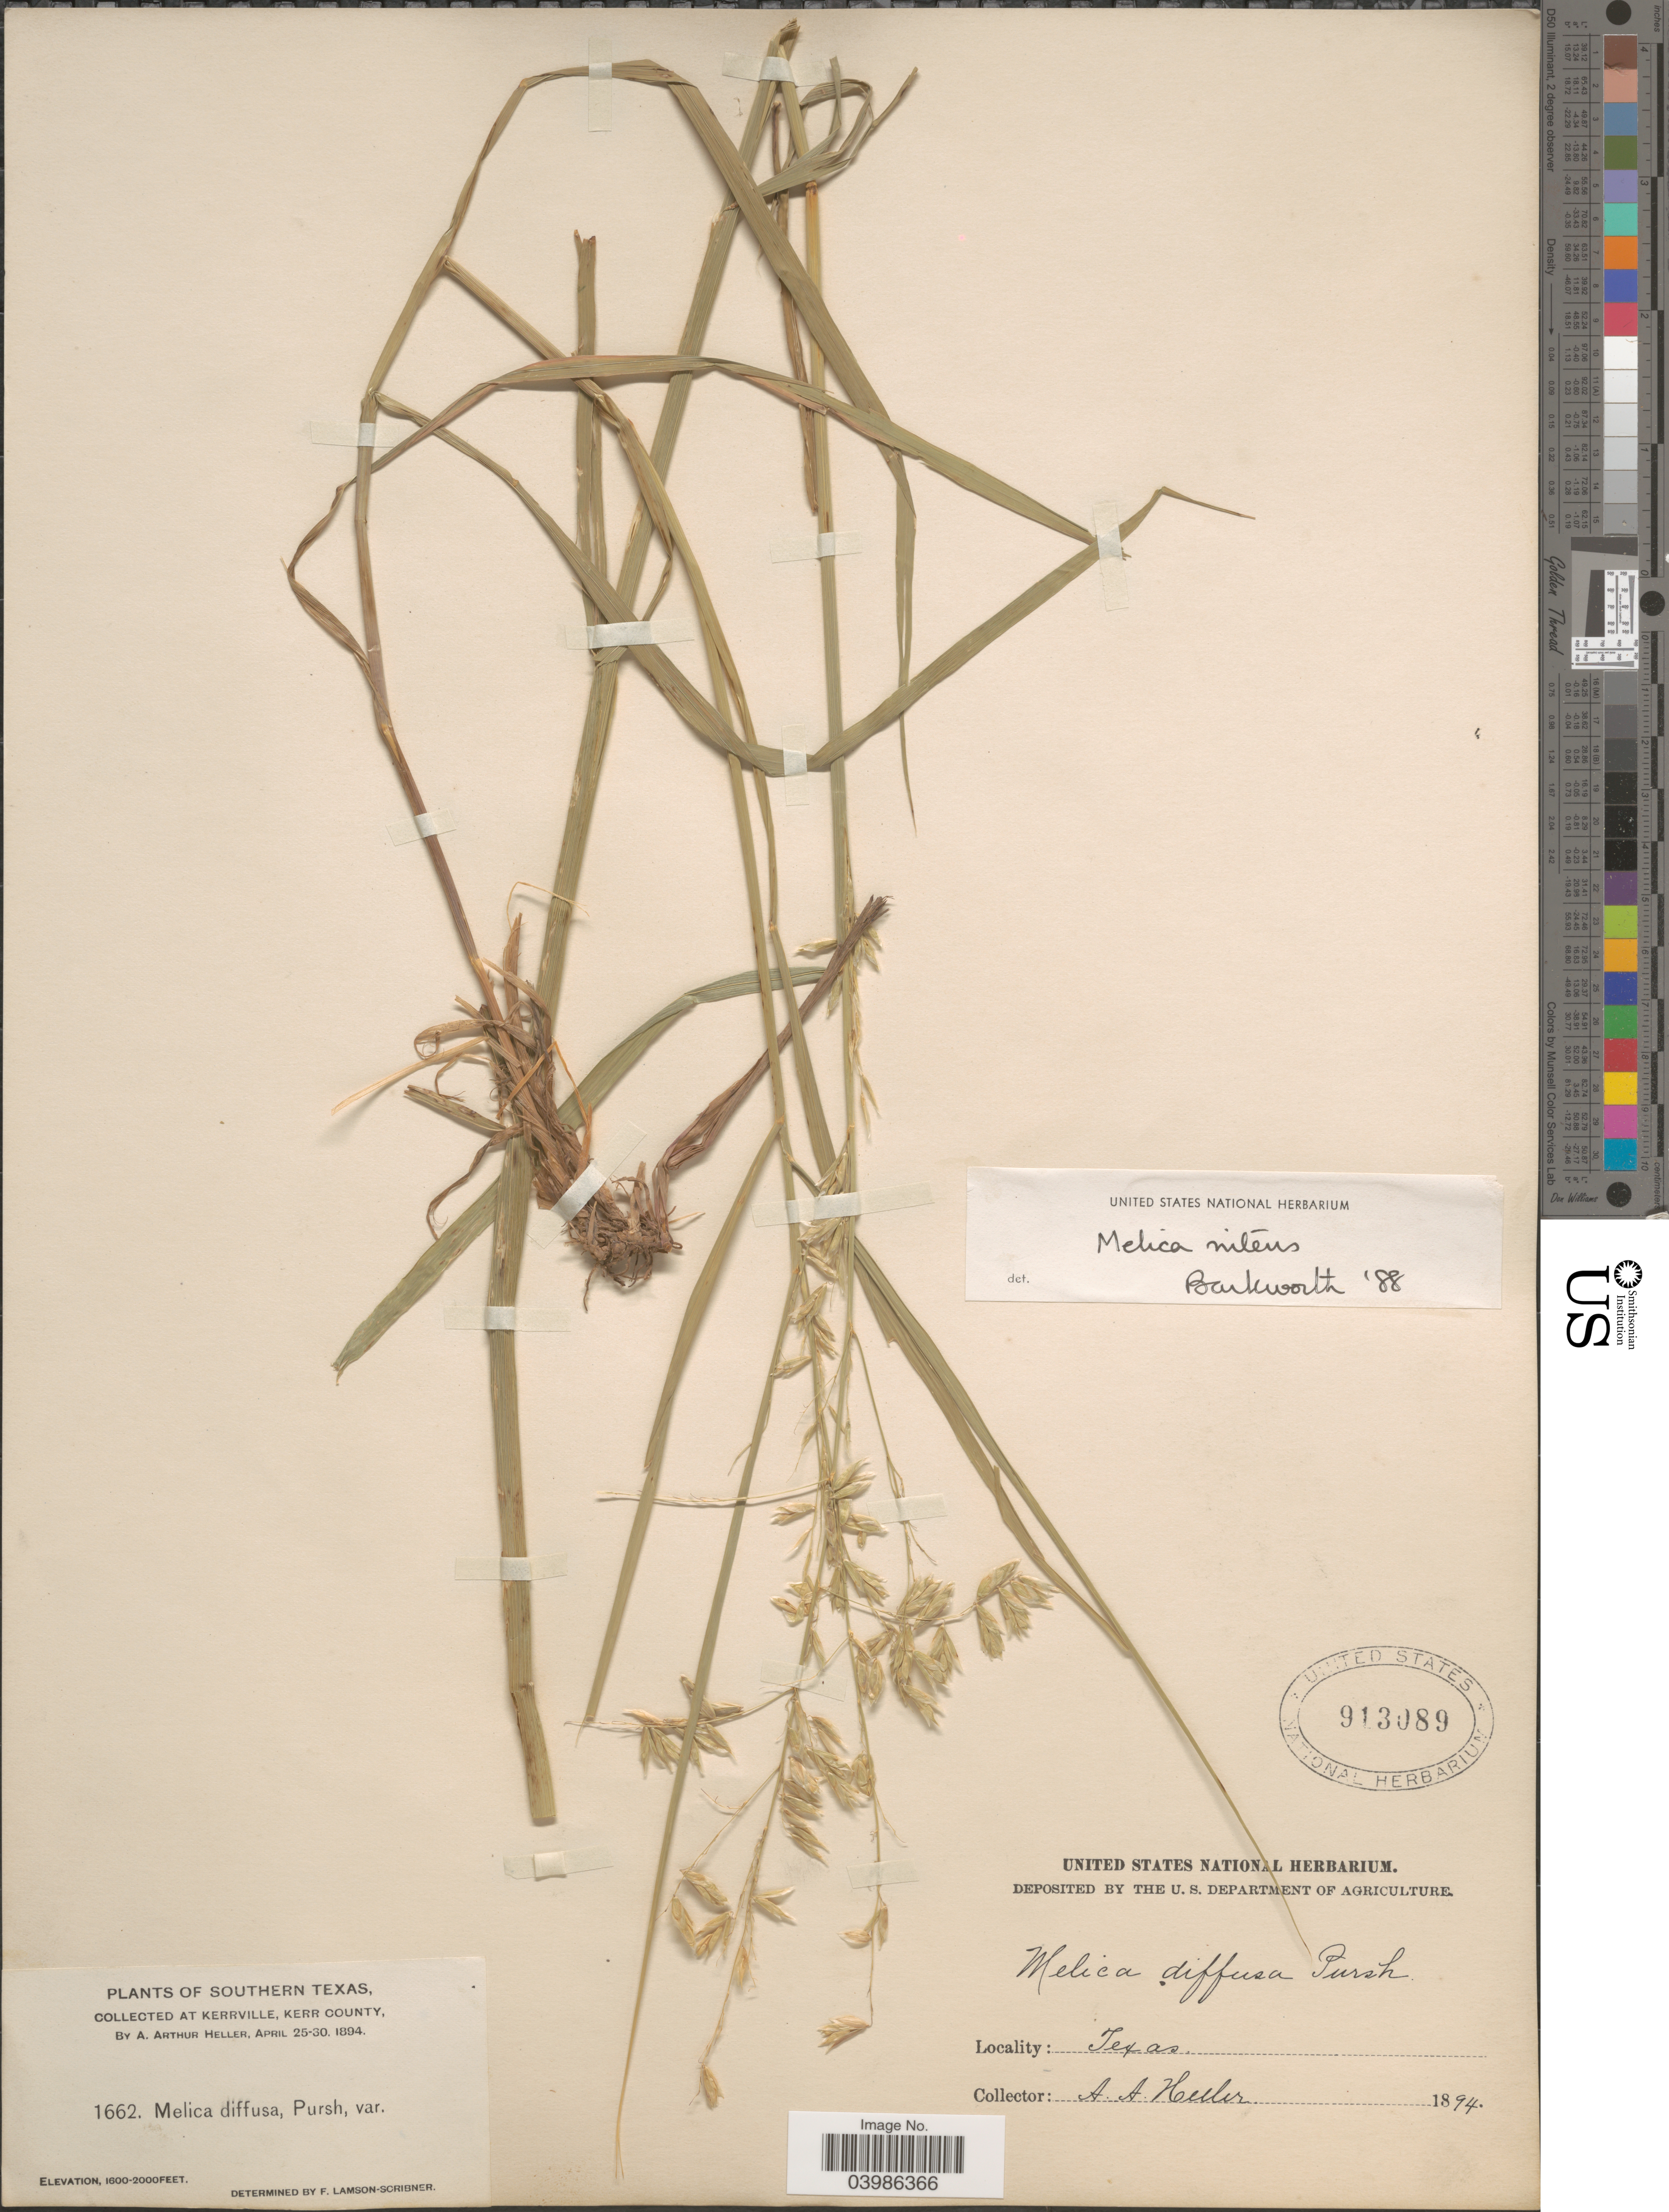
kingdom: Plantae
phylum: Tracheophyta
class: Liliopsida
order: Poales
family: Poaceae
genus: Melica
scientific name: Melica nitens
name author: (Scribn.) Nutt. ex Piper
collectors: A. A. Heller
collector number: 1662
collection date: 1894-04-25/1894-04-30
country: United States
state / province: Texas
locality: Southern Texas, at Kerrville, Kerr County.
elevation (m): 488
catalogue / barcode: US 913089